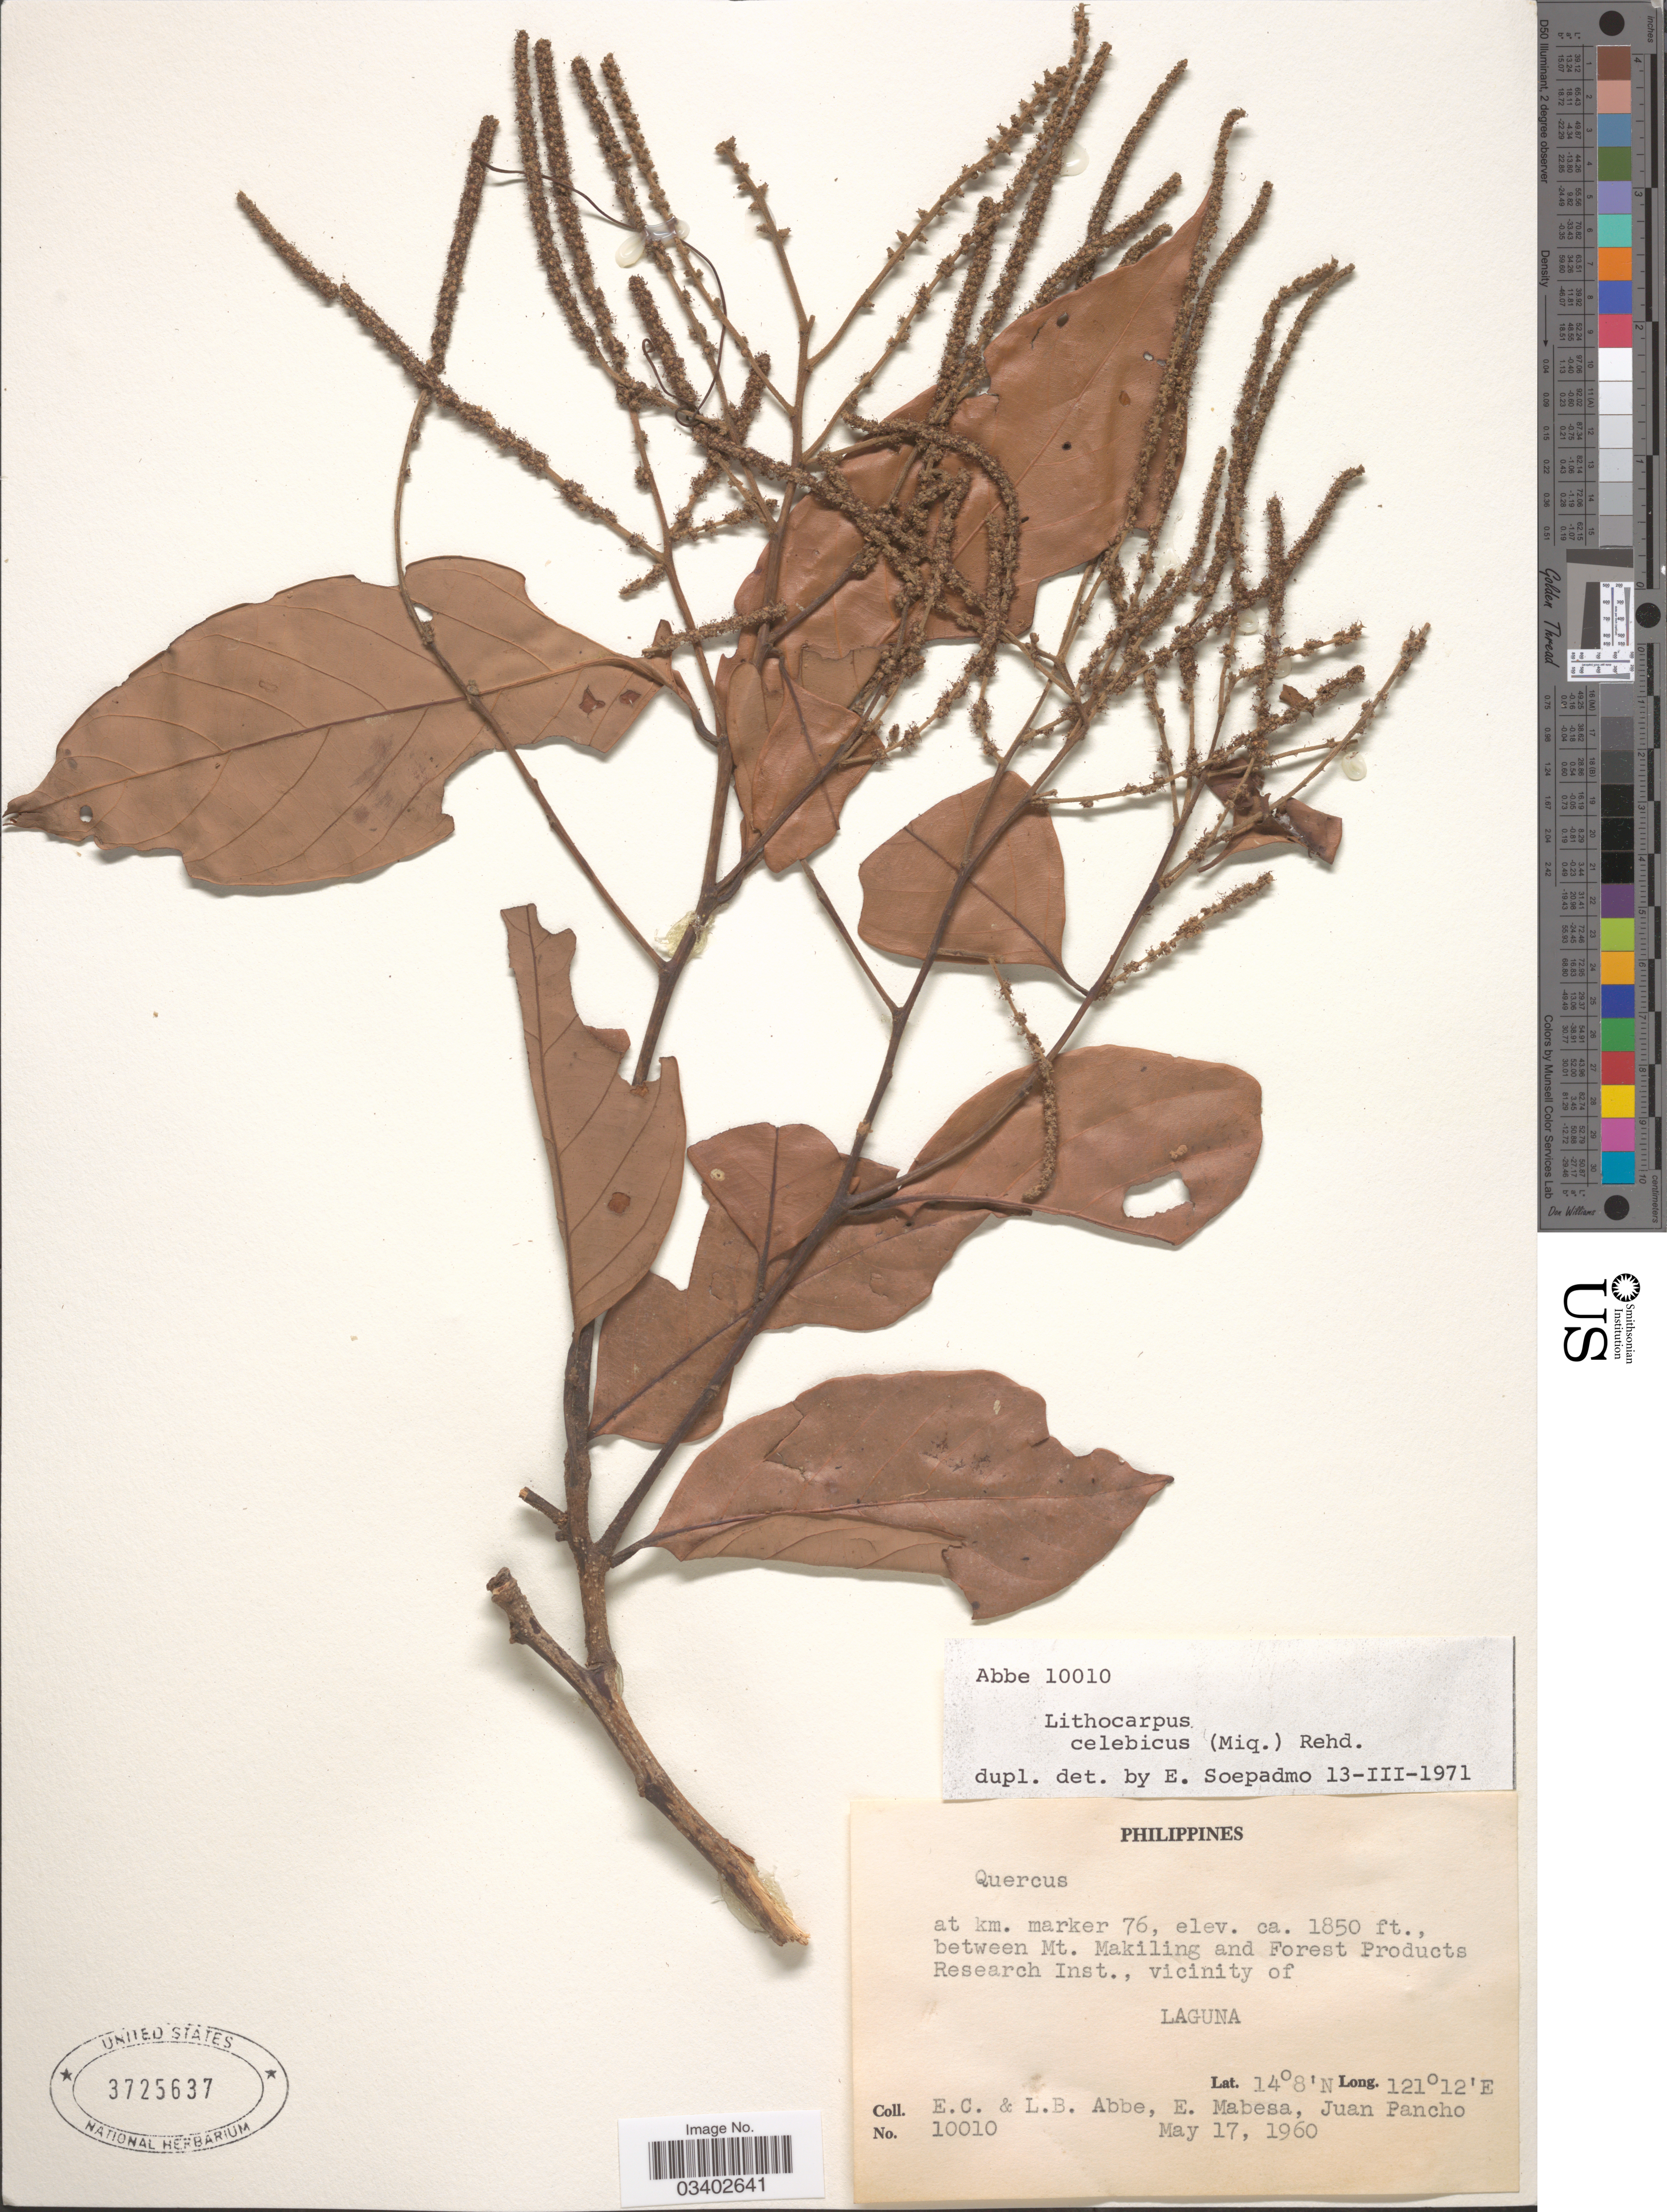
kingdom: Plantae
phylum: Tracheophyta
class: Magnoliopsida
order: Fagales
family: Fagaceae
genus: Lithocarpus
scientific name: Lithocarpus celebicus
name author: (Miq.) Rehder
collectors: E. C. Abbe, L. B. Abbe, E. Mabesa & J. Pancho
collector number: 10010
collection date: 1960-05-17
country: Philippines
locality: At km. marker 76, between Mt. Makiling and Forest Products Research Inst., vicinity of Laguna.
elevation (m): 564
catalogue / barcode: US 3725637